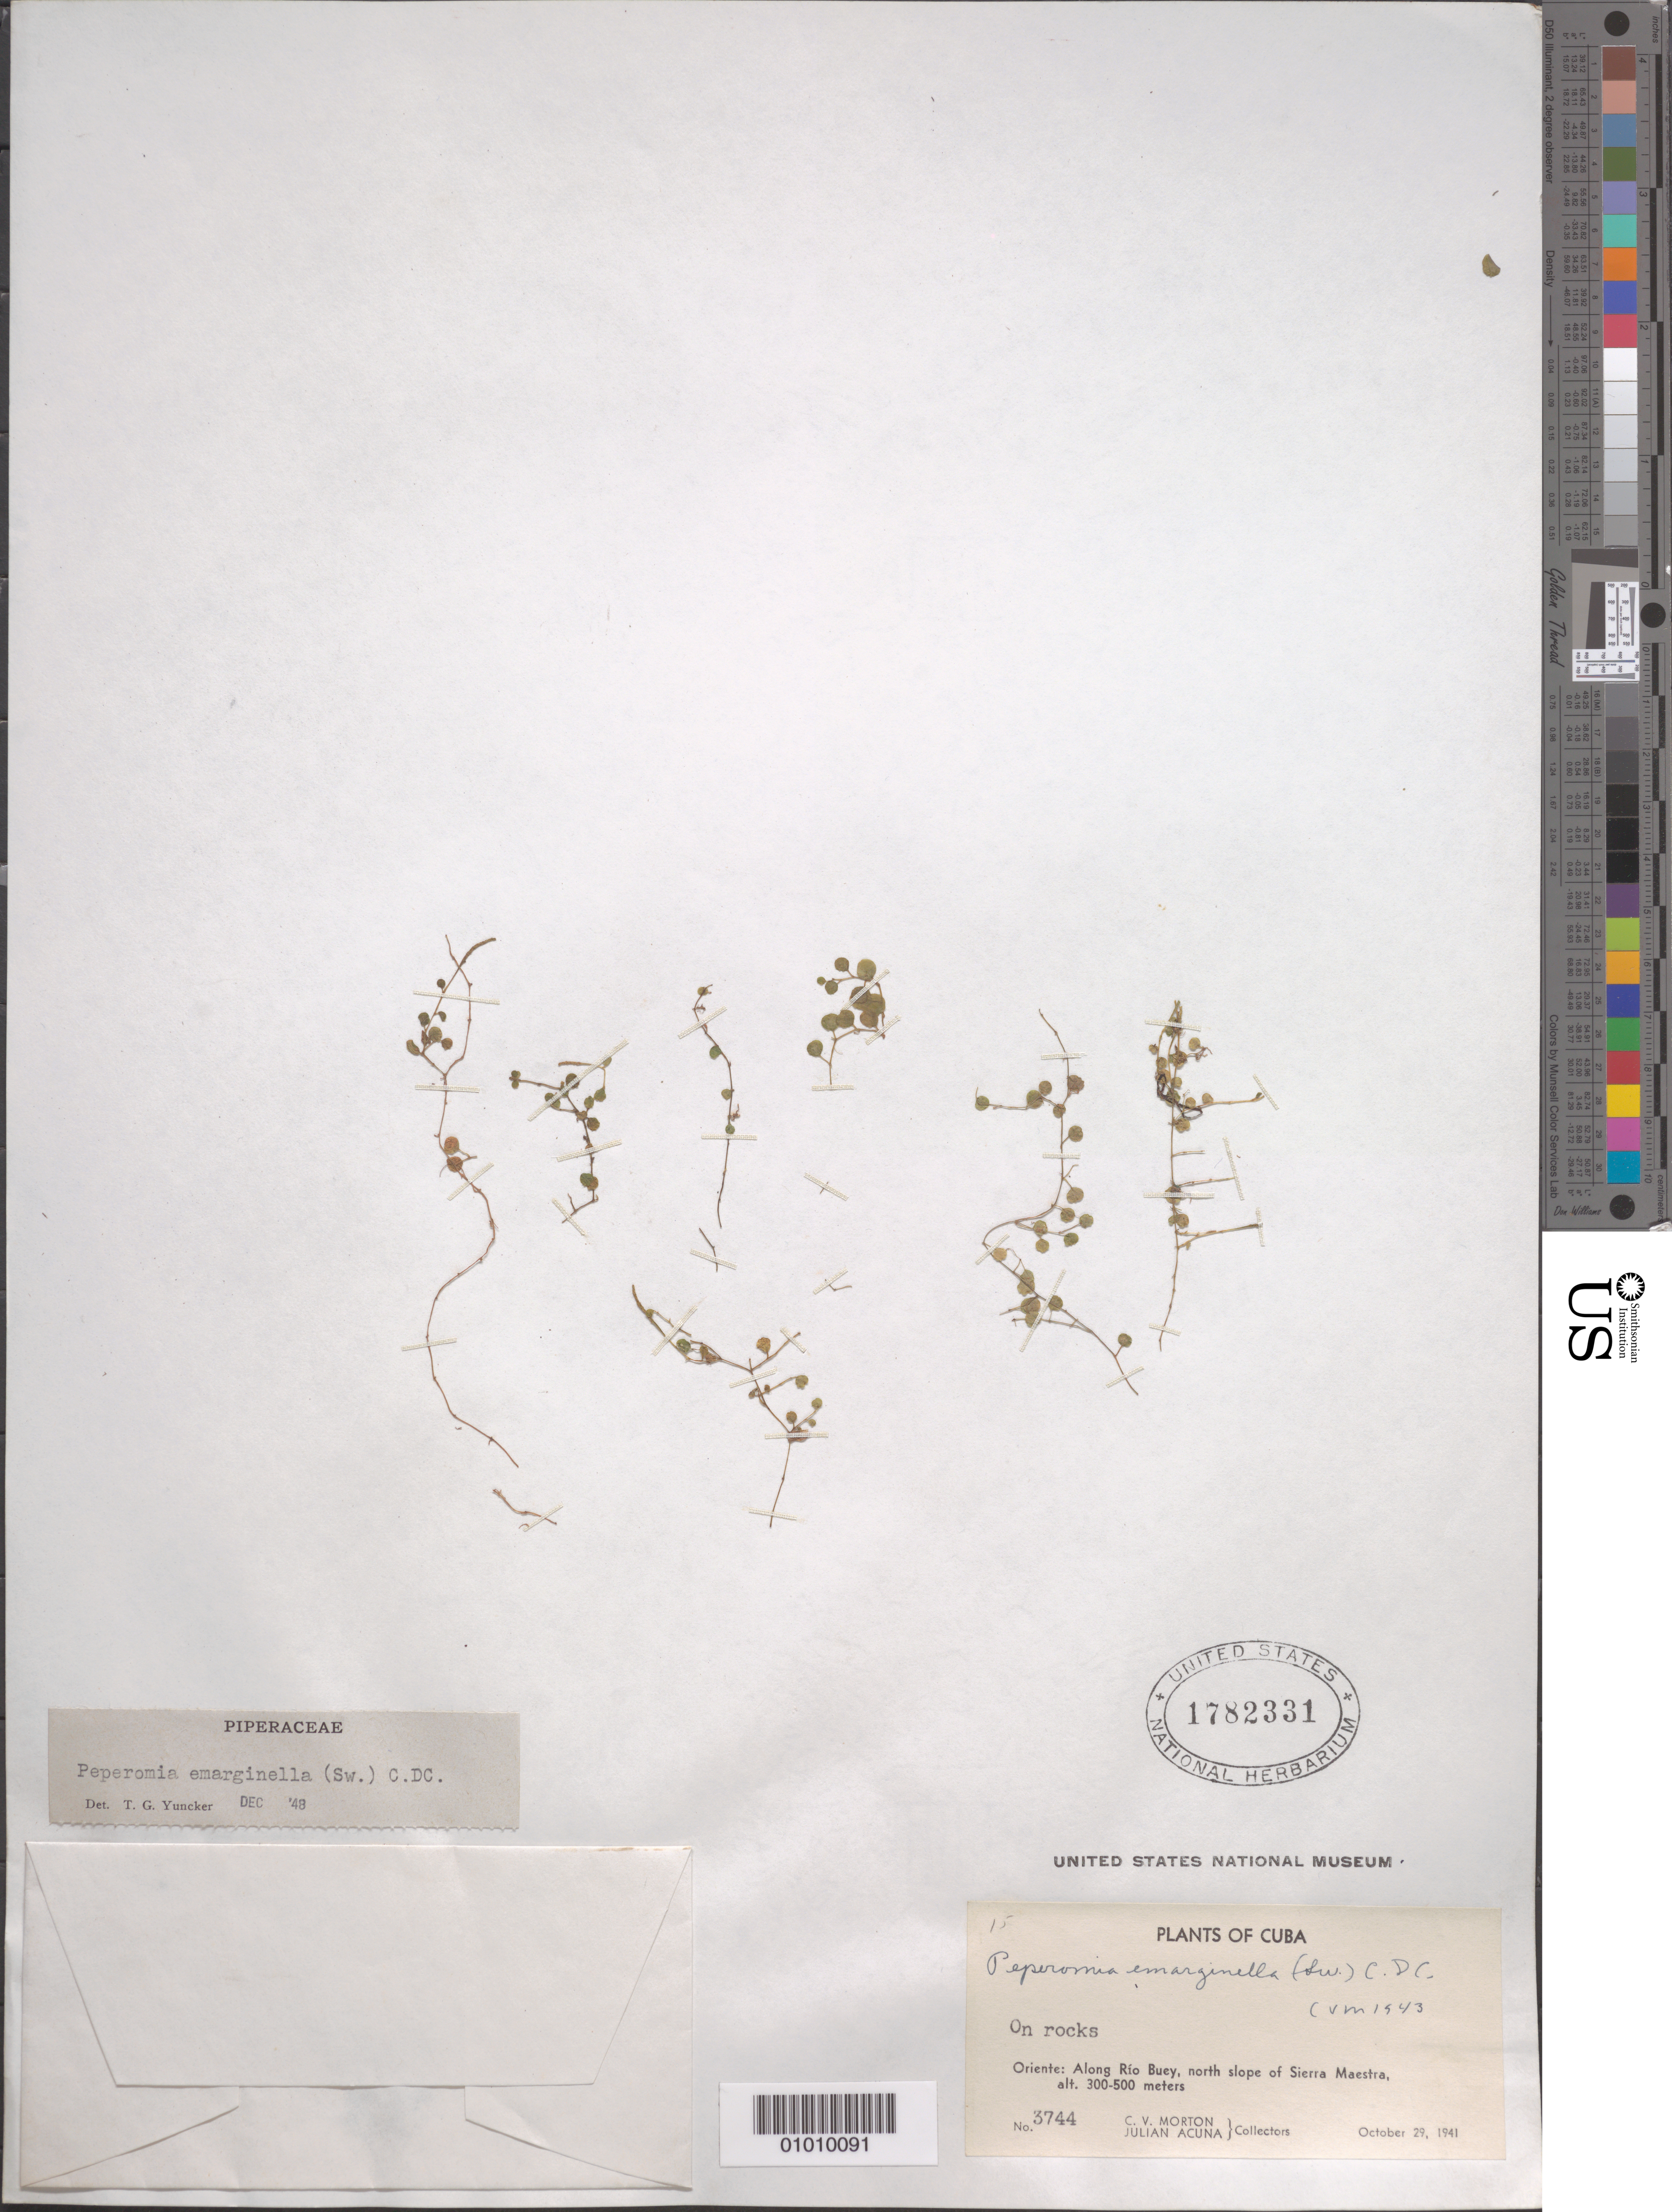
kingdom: Plantae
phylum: Tracheophyta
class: Magnoliopsida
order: Piperales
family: Piperaceae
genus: Peperomia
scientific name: Peperomia emarginella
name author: (Sw. ex Wikstr.) C. DC.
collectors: C. V. Morton & J. Acuña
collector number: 3744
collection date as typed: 29 Oct 1941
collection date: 1941-10-29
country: Cuba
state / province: Oriente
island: Cuba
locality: On rocks along Rio Buey, N slope of Sierra Maestra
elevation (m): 300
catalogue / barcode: US 1782331